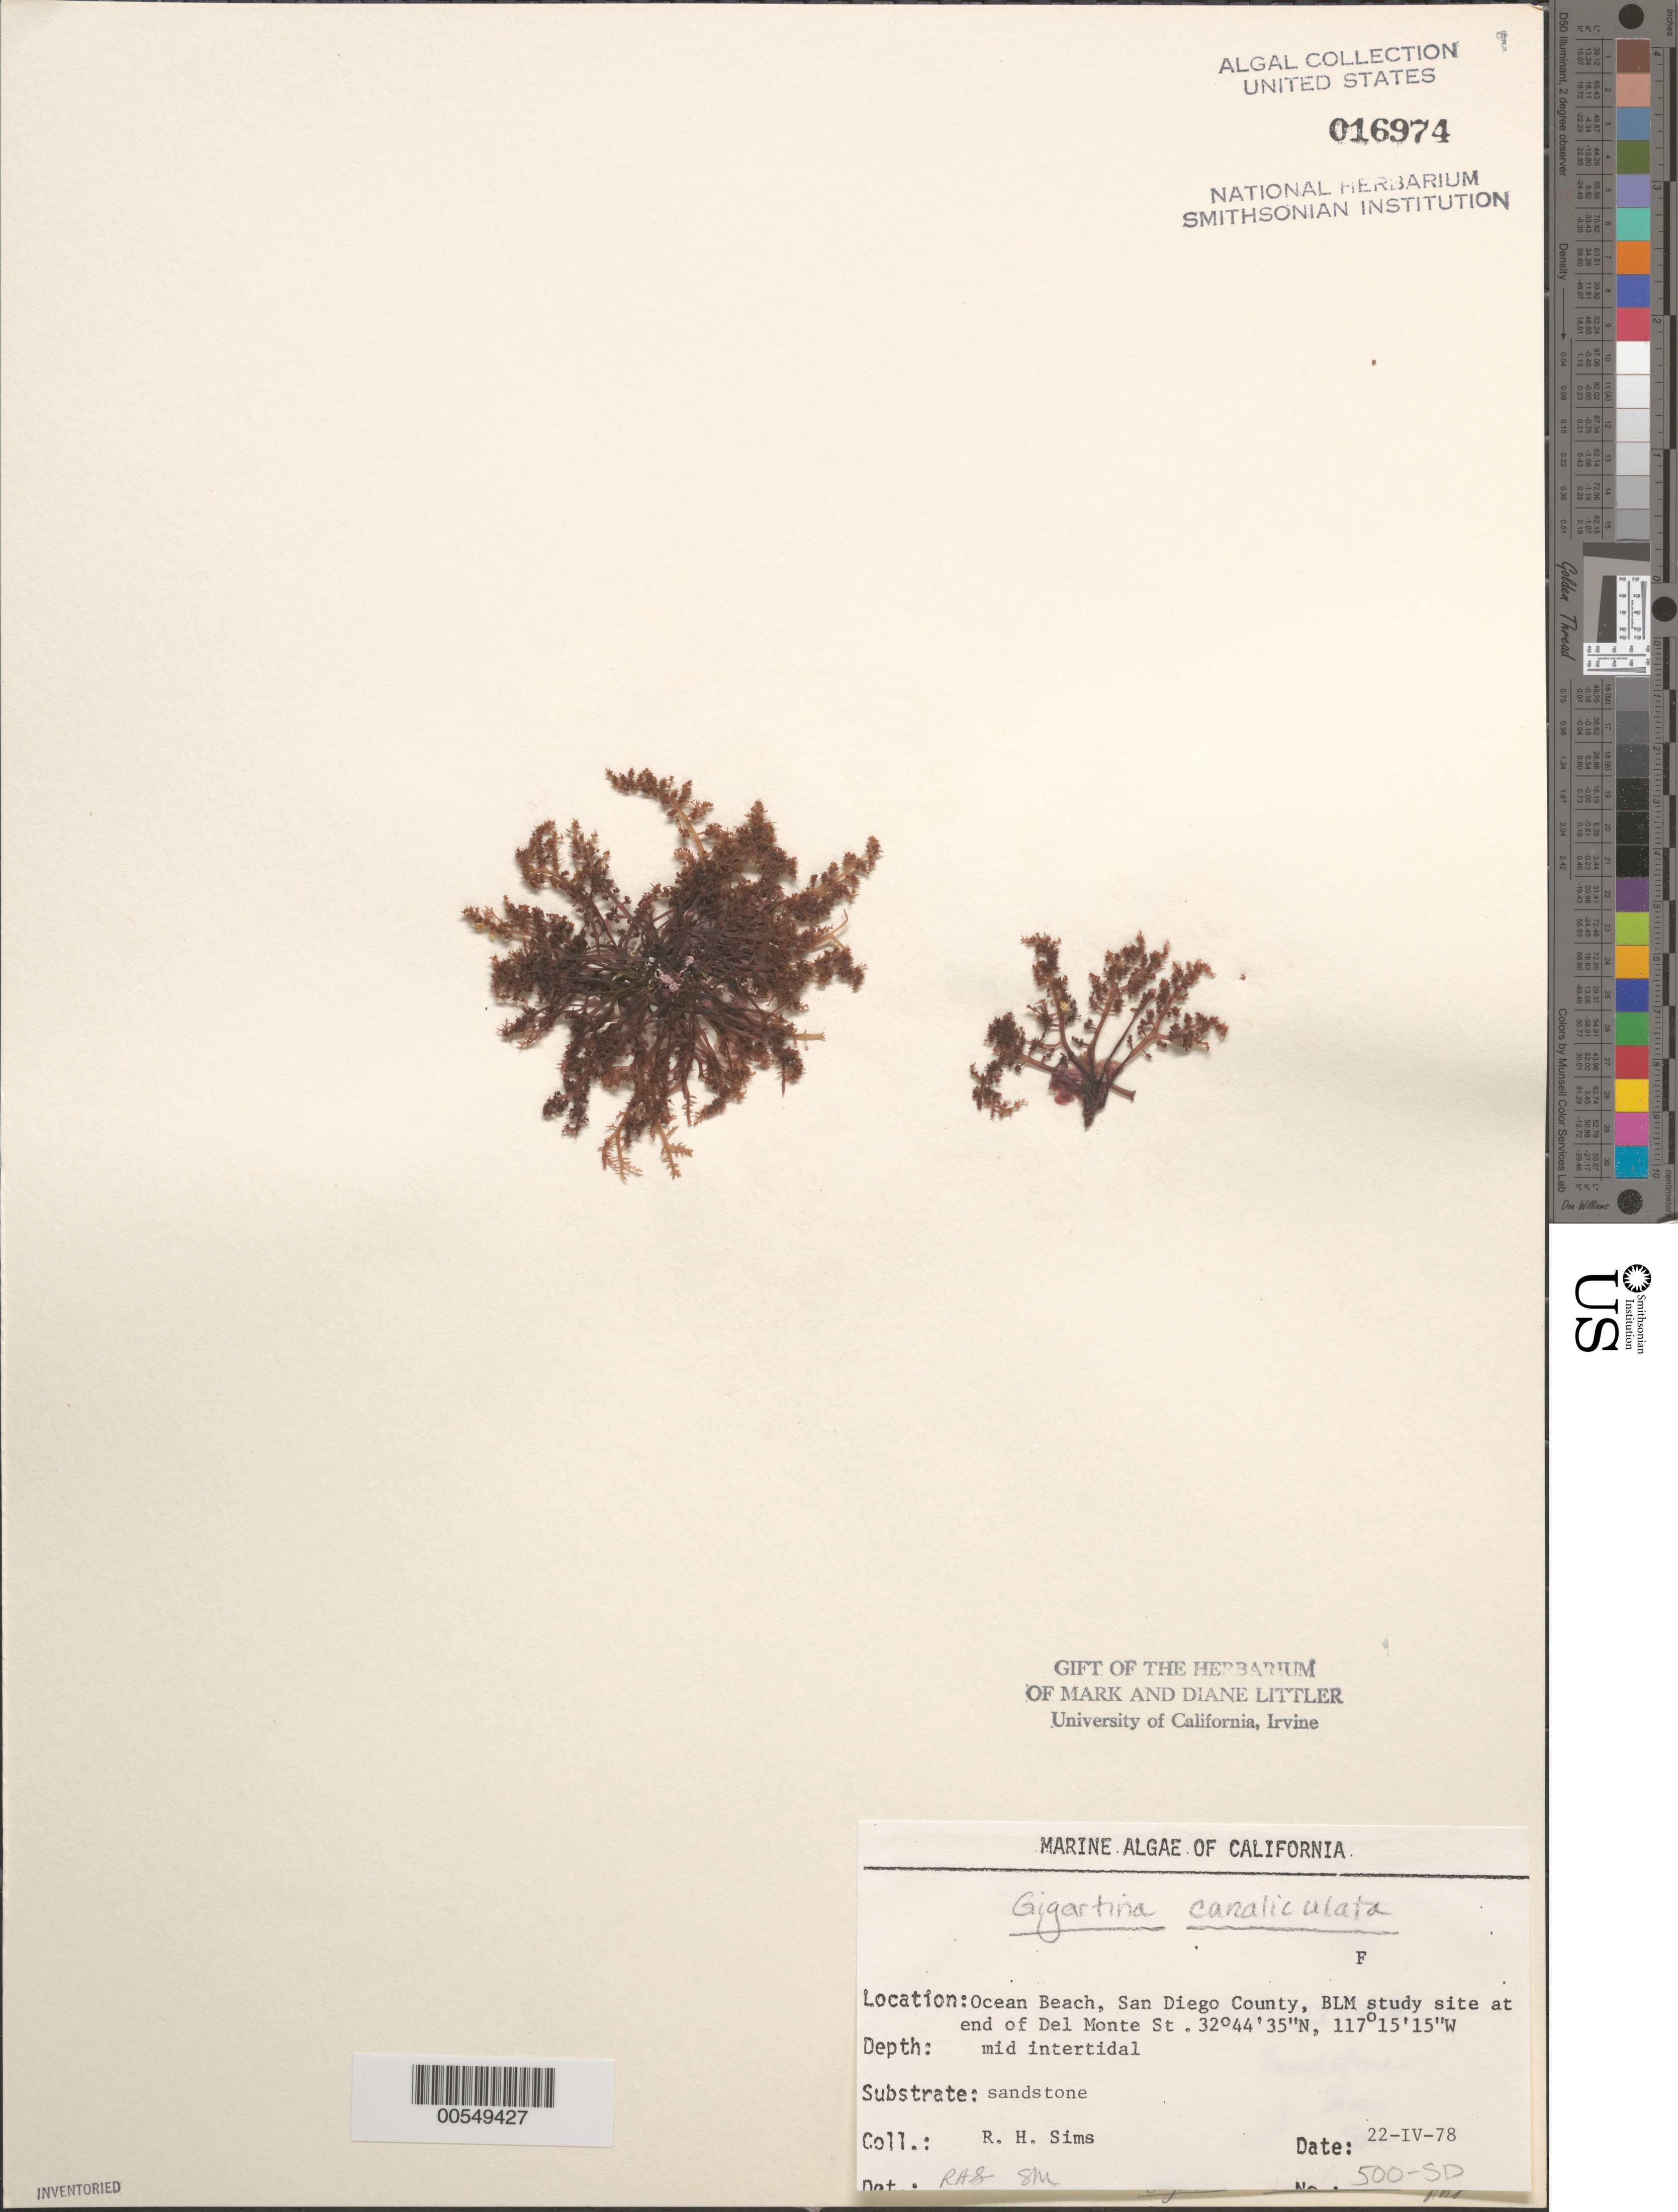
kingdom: Plantae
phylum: Rhodophyta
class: Florideophyceae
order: Gigartinales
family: Gigartinaceae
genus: Chondracanthus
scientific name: Chondracanthus canaliculatus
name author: (Harv.) Guiry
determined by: Algae name updating Project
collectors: R. H. Sims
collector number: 500-sd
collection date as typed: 22 Apr 1978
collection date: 1978-04-22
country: United States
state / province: California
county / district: San Diego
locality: Ocean Beach, end of Del Monte Street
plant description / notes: BLM-SOCALBIGHT Rocky Intertidal Survey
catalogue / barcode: US 16974